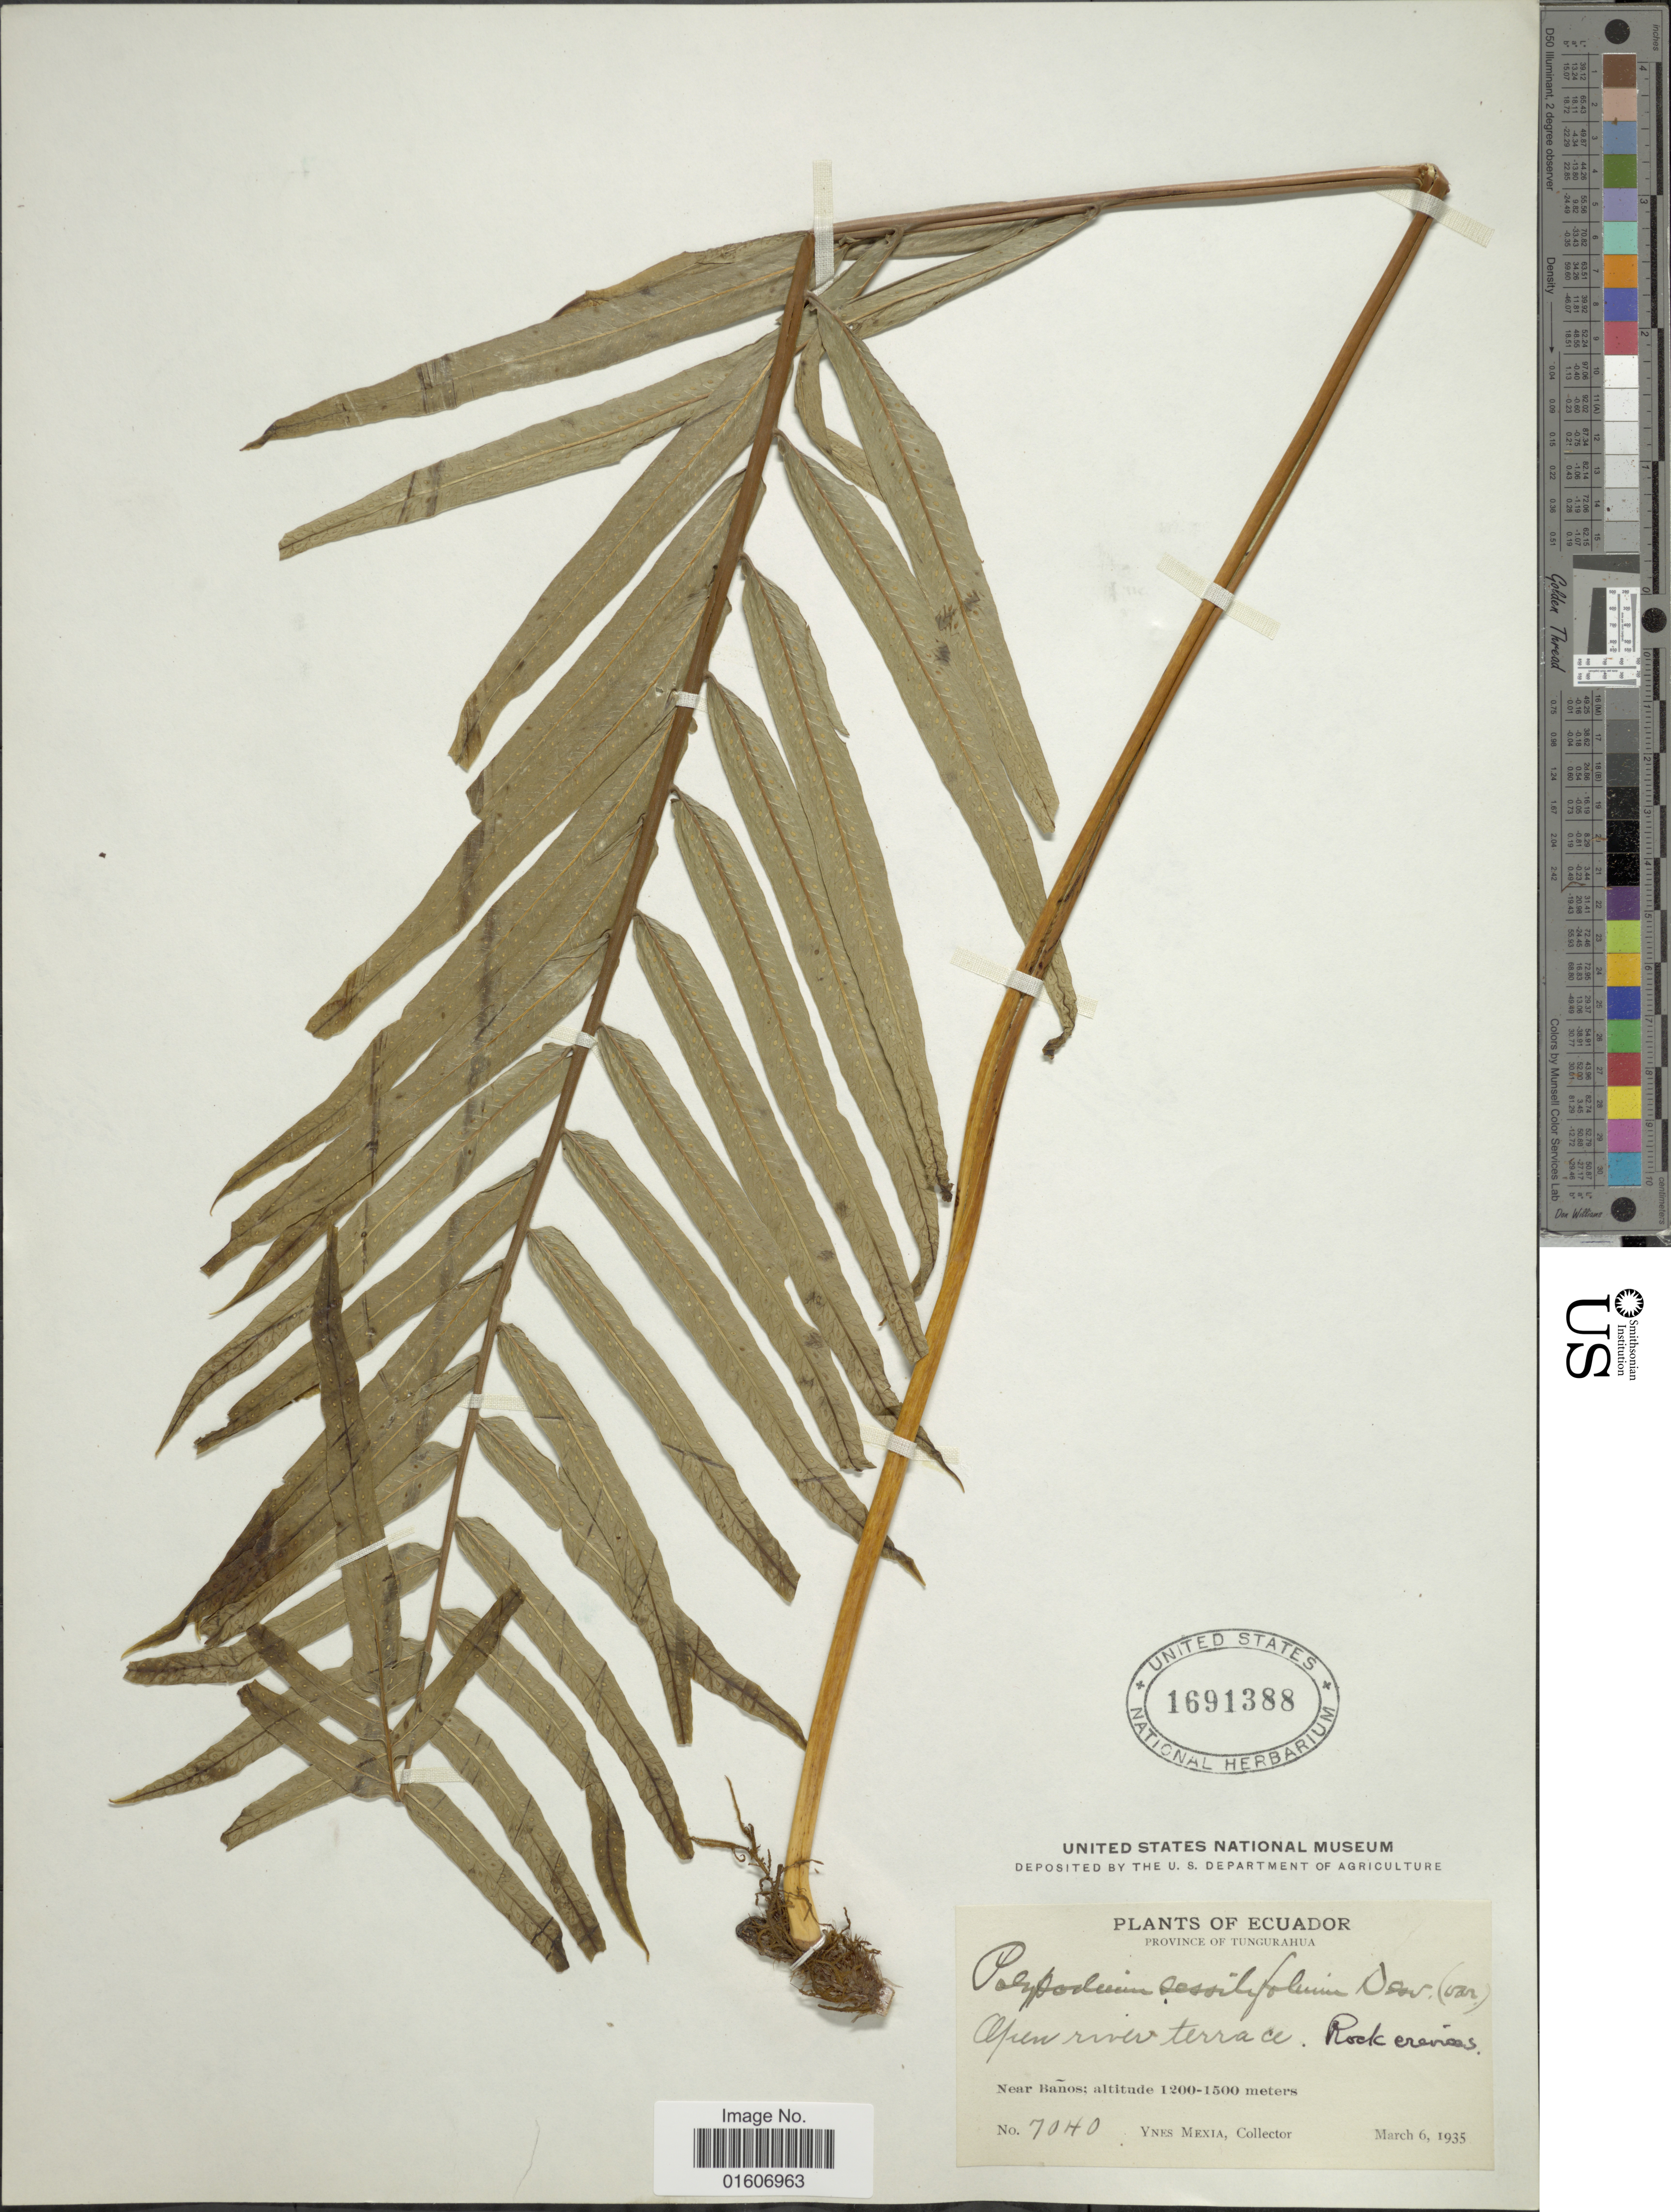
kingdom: Plantae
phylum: Tracheophyta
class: Polypodiopsida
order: Polypodiales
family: Polypodiaceae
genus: Serpocaulon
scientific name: Serpocaulon sessilifolium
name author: (Desv.) A.R. Sm.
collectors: Y. Mexia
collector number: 7040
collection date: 1935-03-06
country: Ecuador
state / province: Tungurahua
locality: Near Baños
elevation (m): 1200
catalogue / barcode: US 1691388